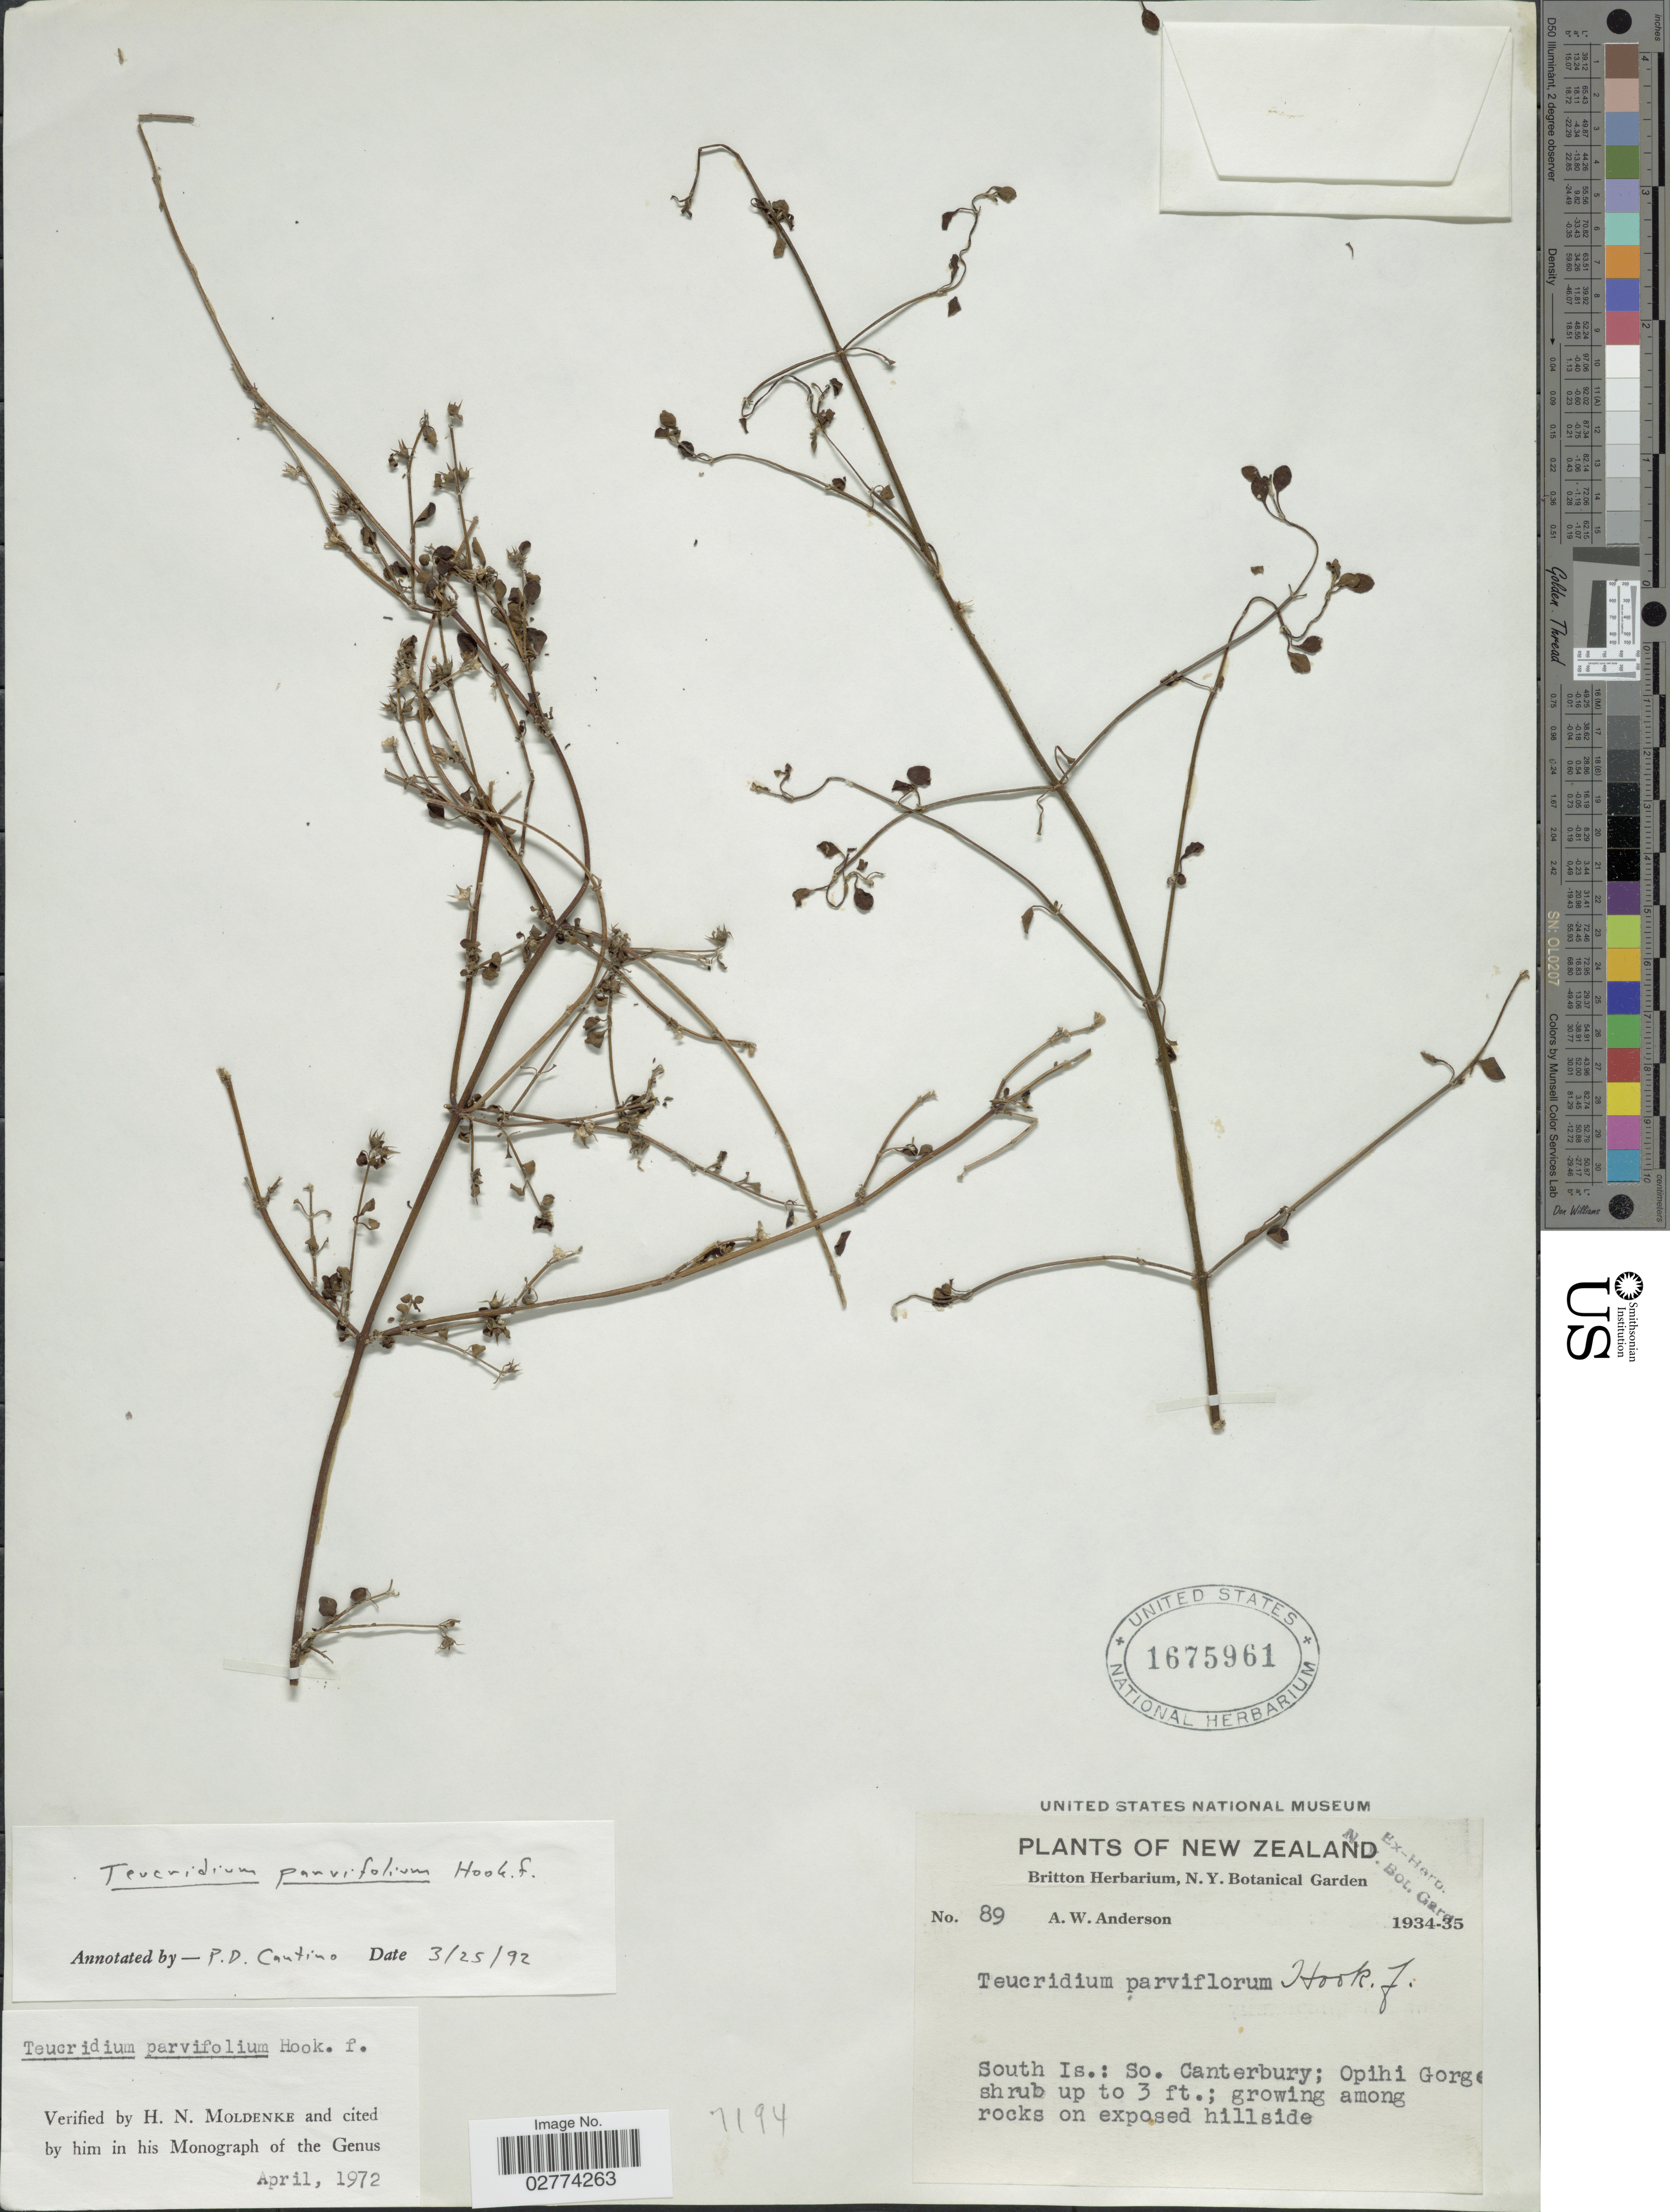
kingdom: Plantae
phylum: Tracheophyta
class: Magnoliopsida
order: Lamiales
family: Lamiaceae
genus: Teucridium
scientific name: Teucridium parvifolium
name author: Hook. f.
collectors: A. W. Anderson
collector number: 89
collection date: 1934/1935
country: New Zealand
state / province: Canterbury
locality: South Is.: So. Canterbury; Opihi Gorge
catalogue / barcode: US 1675961